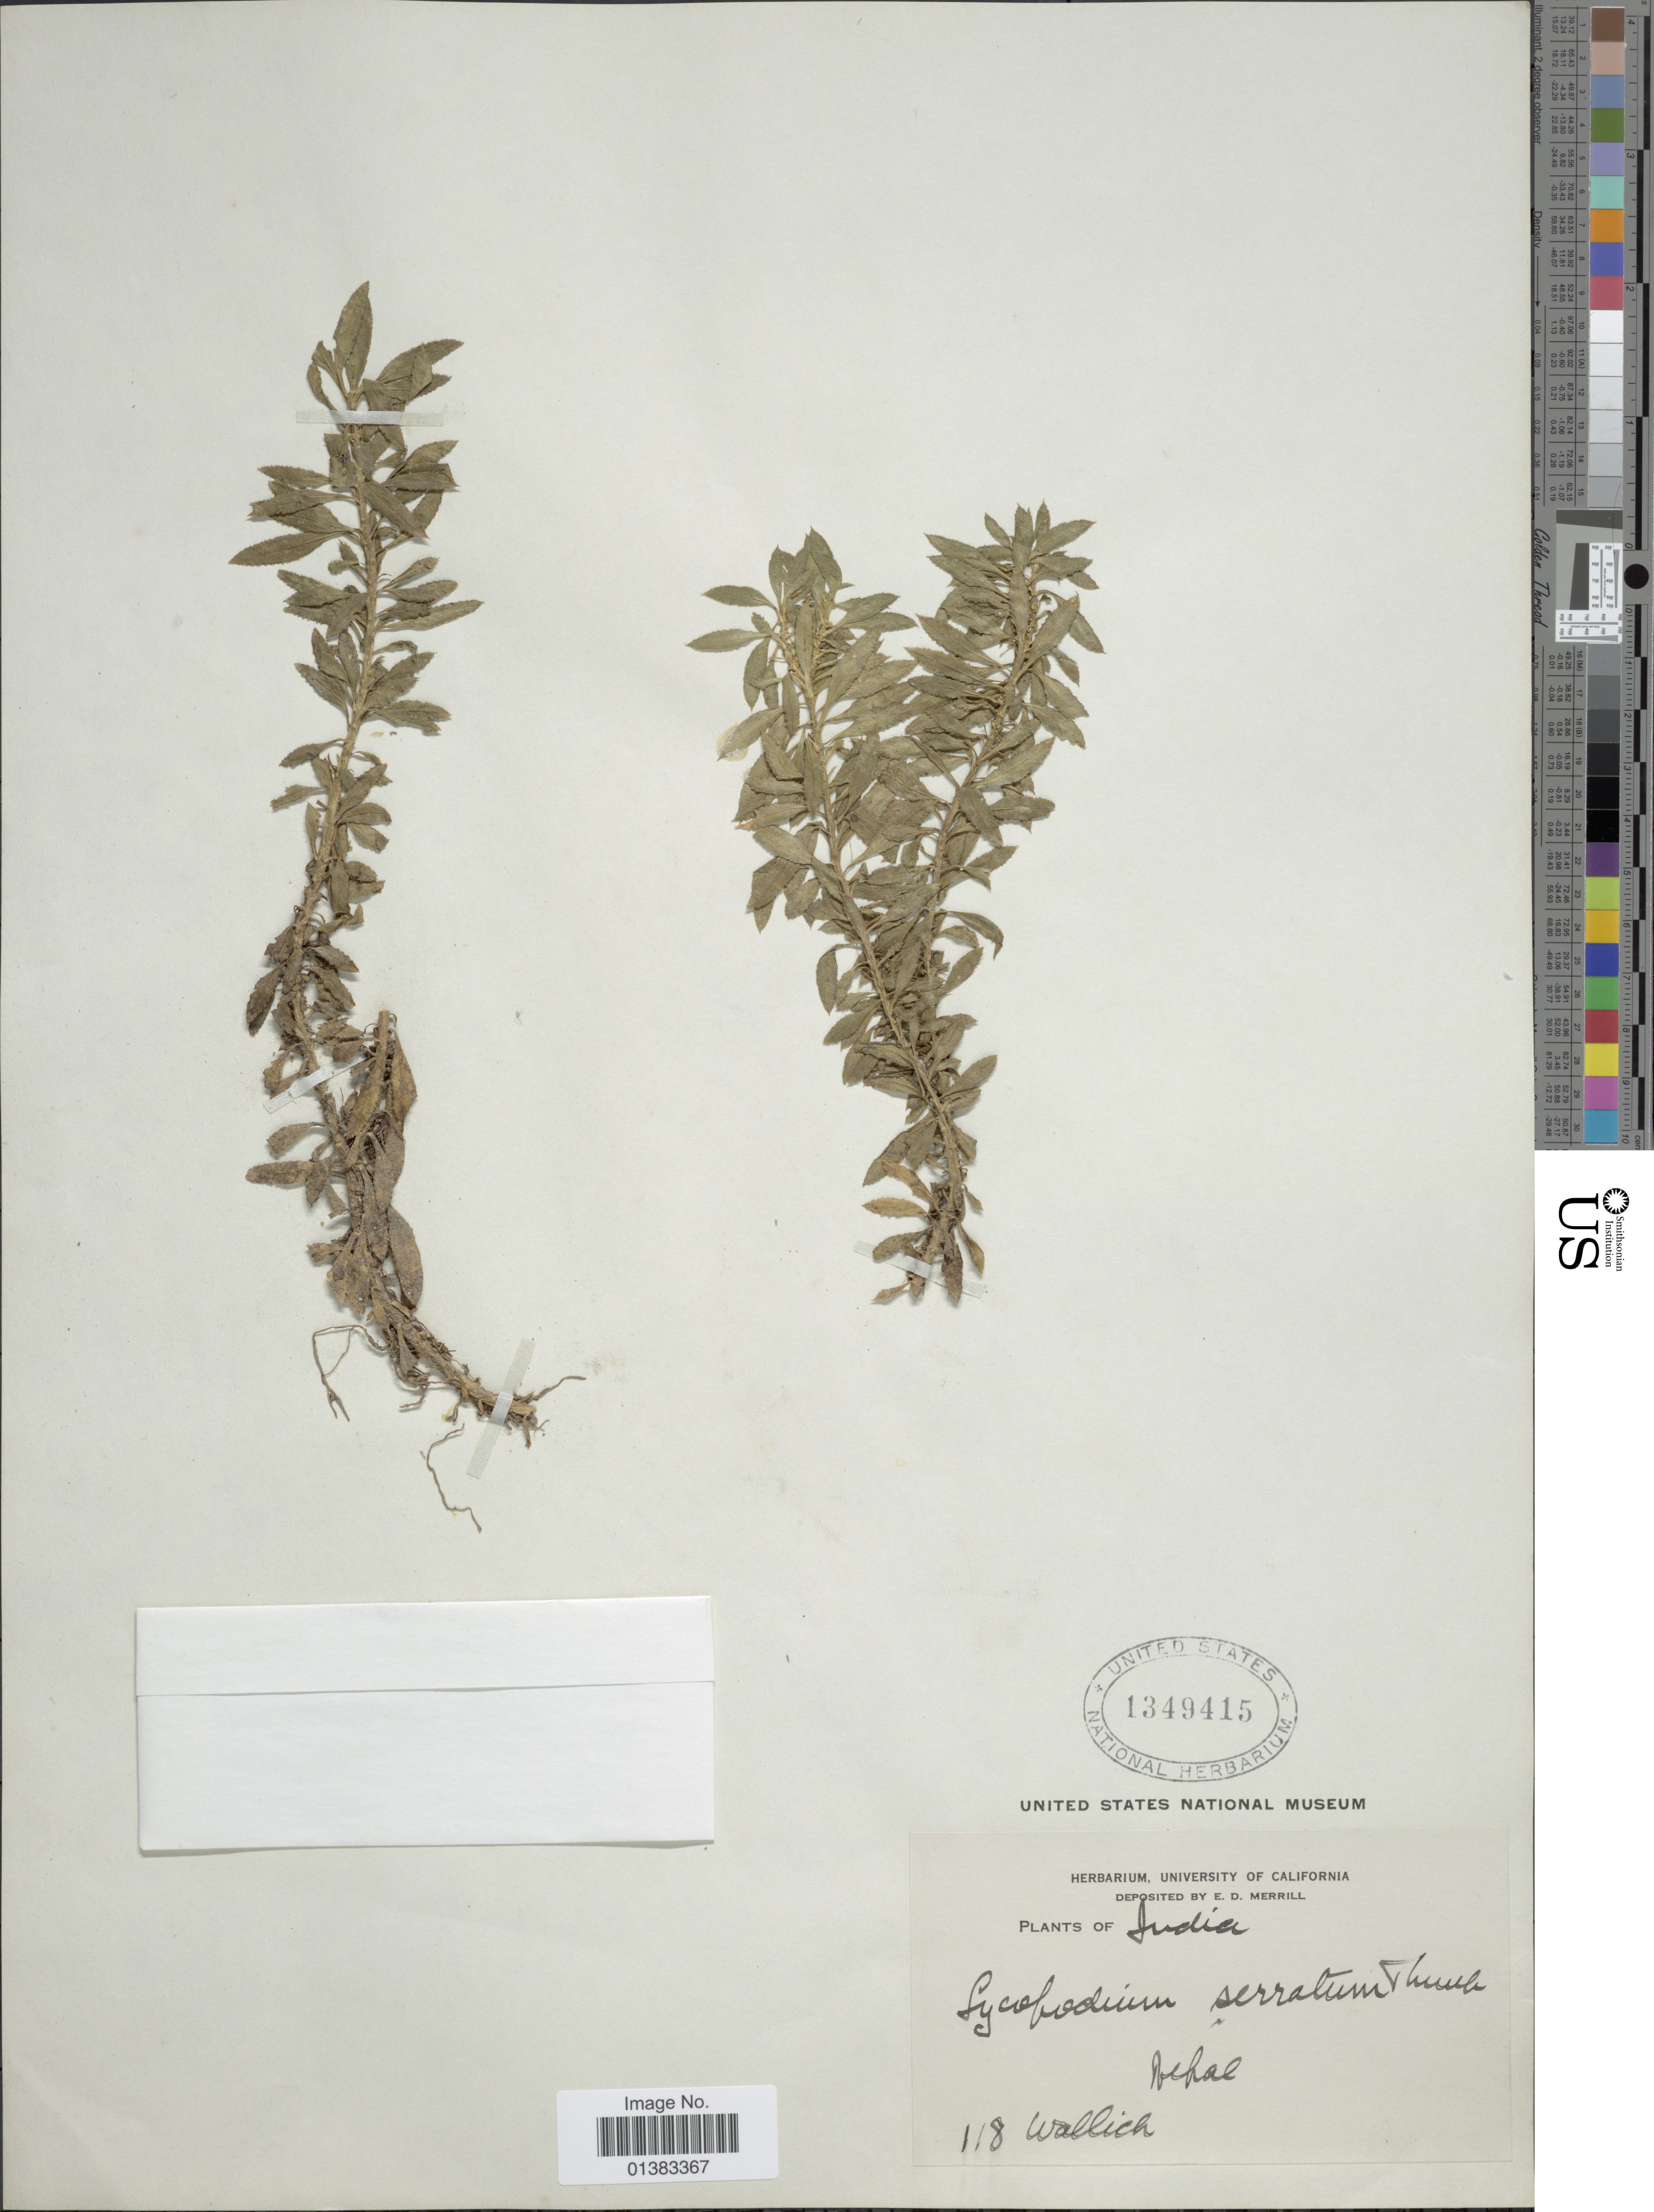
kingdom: Plantae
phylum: Tracheophyta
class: Lycopodiopsida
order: Lycopodiales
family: Lycopodiaceae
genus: Huperzia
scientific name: Huperzia serrata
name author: (Thunb.) Trevis.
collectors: -- Wallich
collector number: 118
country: Nepal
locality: India [unsure placement]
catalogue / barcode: US 1349415